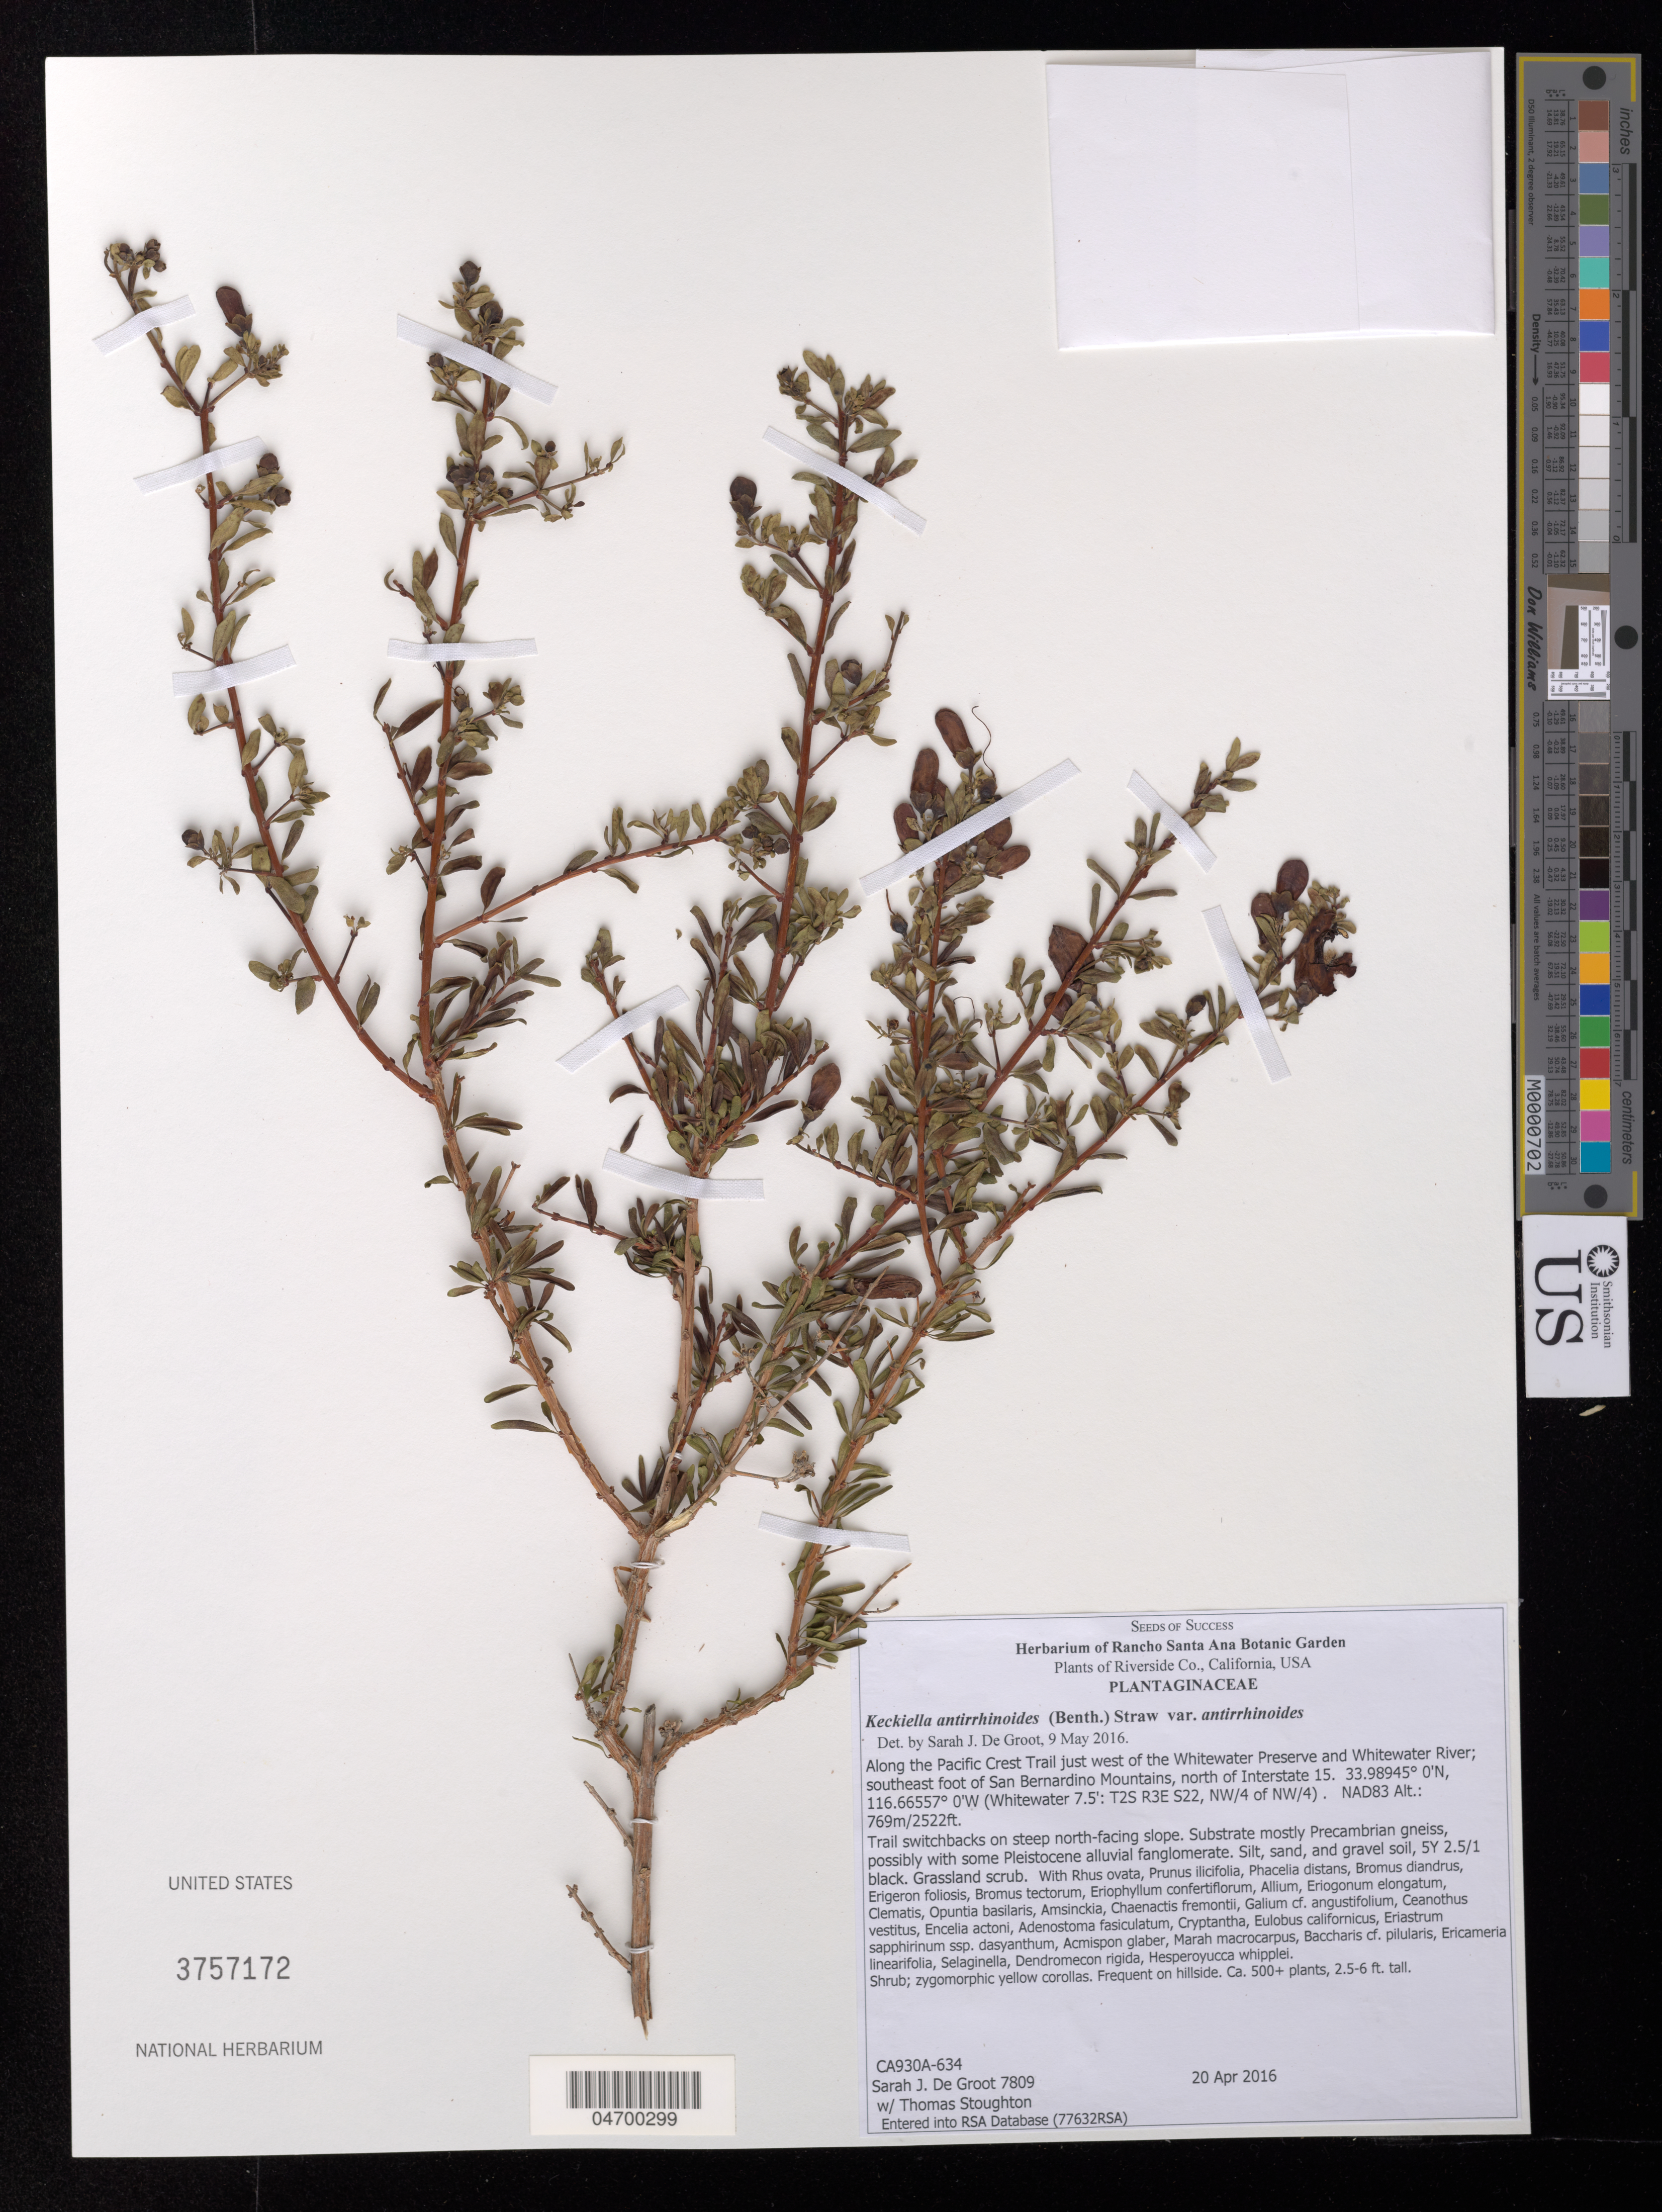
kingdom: Plantae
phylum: Tracheophyta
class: Magnoliopsida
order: Lamiales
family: Plantaginaceae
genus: Keckiella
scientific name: Keckiella antirrhinoides var. antirrhinoides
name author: (Benth.) Straw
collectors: S. De Groot & T. Stoughton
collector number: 7809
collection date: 2016-04-20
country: United States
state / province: California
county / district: Riverside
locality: Riverside Co. Along the Pacific Crest Trail just west of the Whitewater Preserve and Whitewater River, southeast foot of San Bernardino Mountains, north of Interstate 15. (Whitewater 7.5': T2S R3E S22, NW/4 of NW/4). Trail switchbacks on steep north-facing slope.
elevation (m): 769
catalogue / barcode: US 3757172